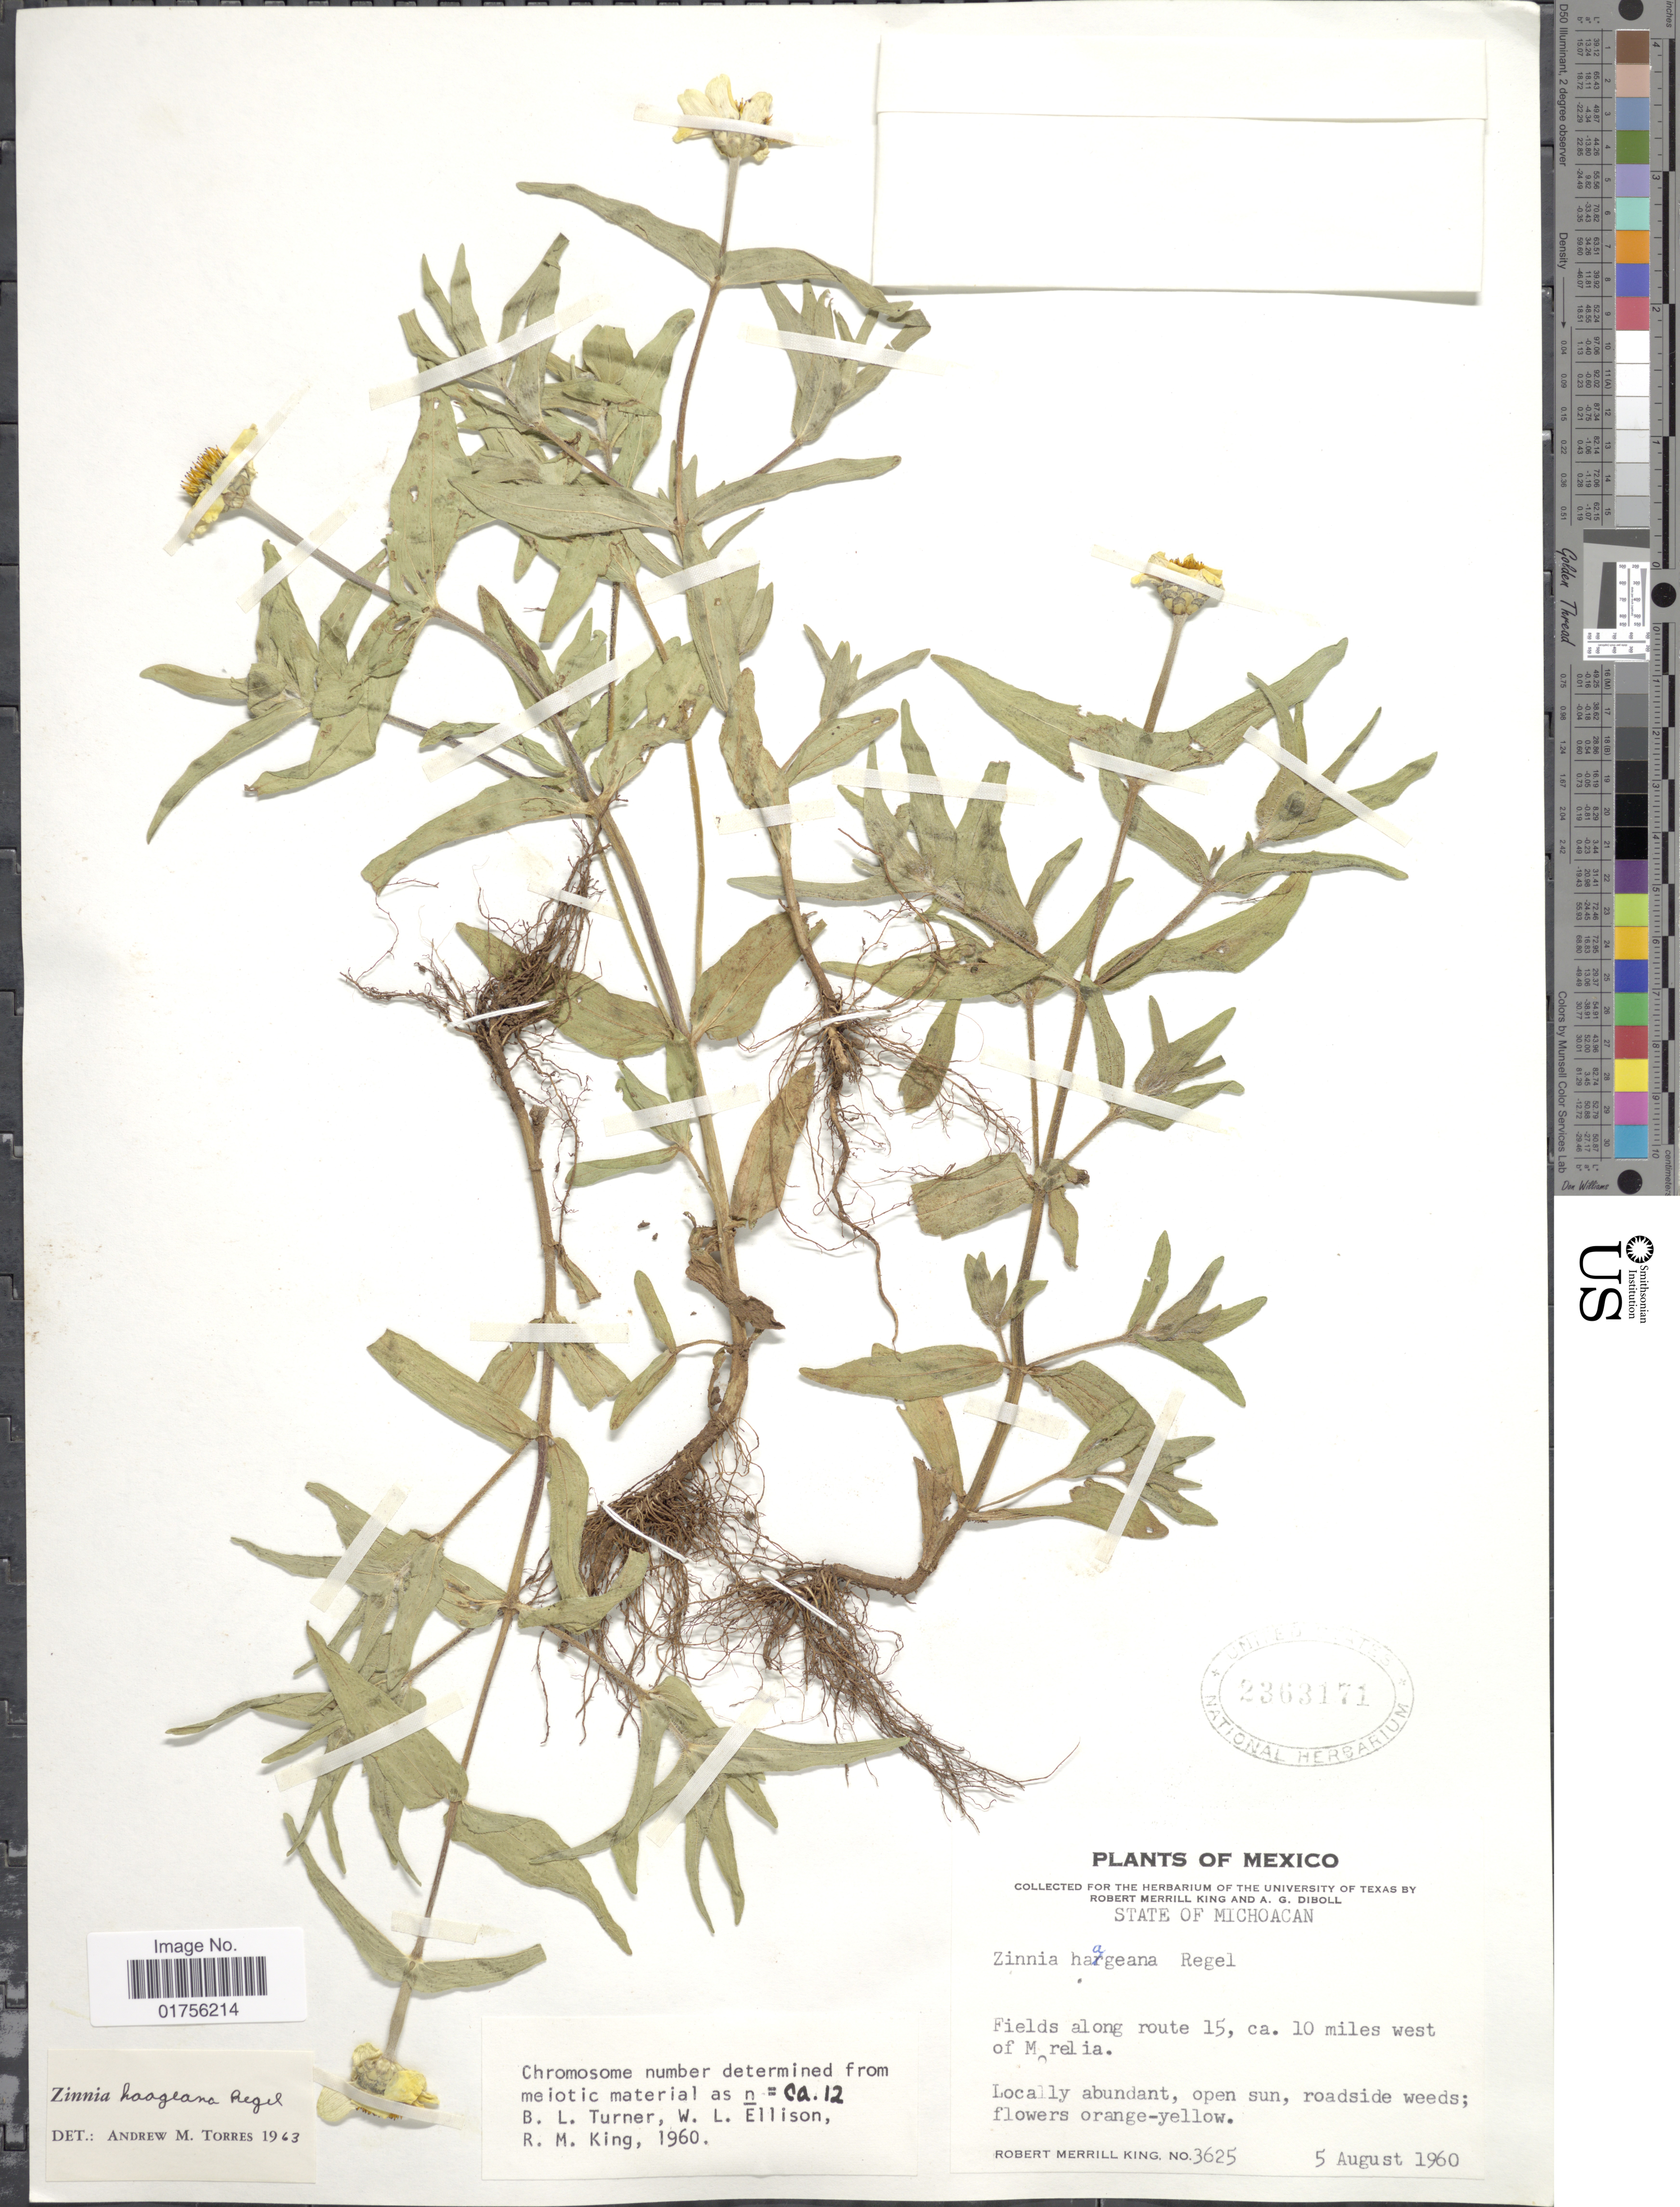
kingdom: Plantae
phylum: Tracheophyta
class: Magnoliopsida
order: Asterales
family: Asteraceae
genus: Zinnia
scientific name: Zinnia haageana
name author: Regel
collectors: R. M. King & A. Diboll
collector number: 3625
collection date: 1960-08-05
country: Mexico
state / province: Michoacán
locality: State of Michoacan, Fields along route 15, 10 miles west of Morelia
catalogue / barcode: US 2363171